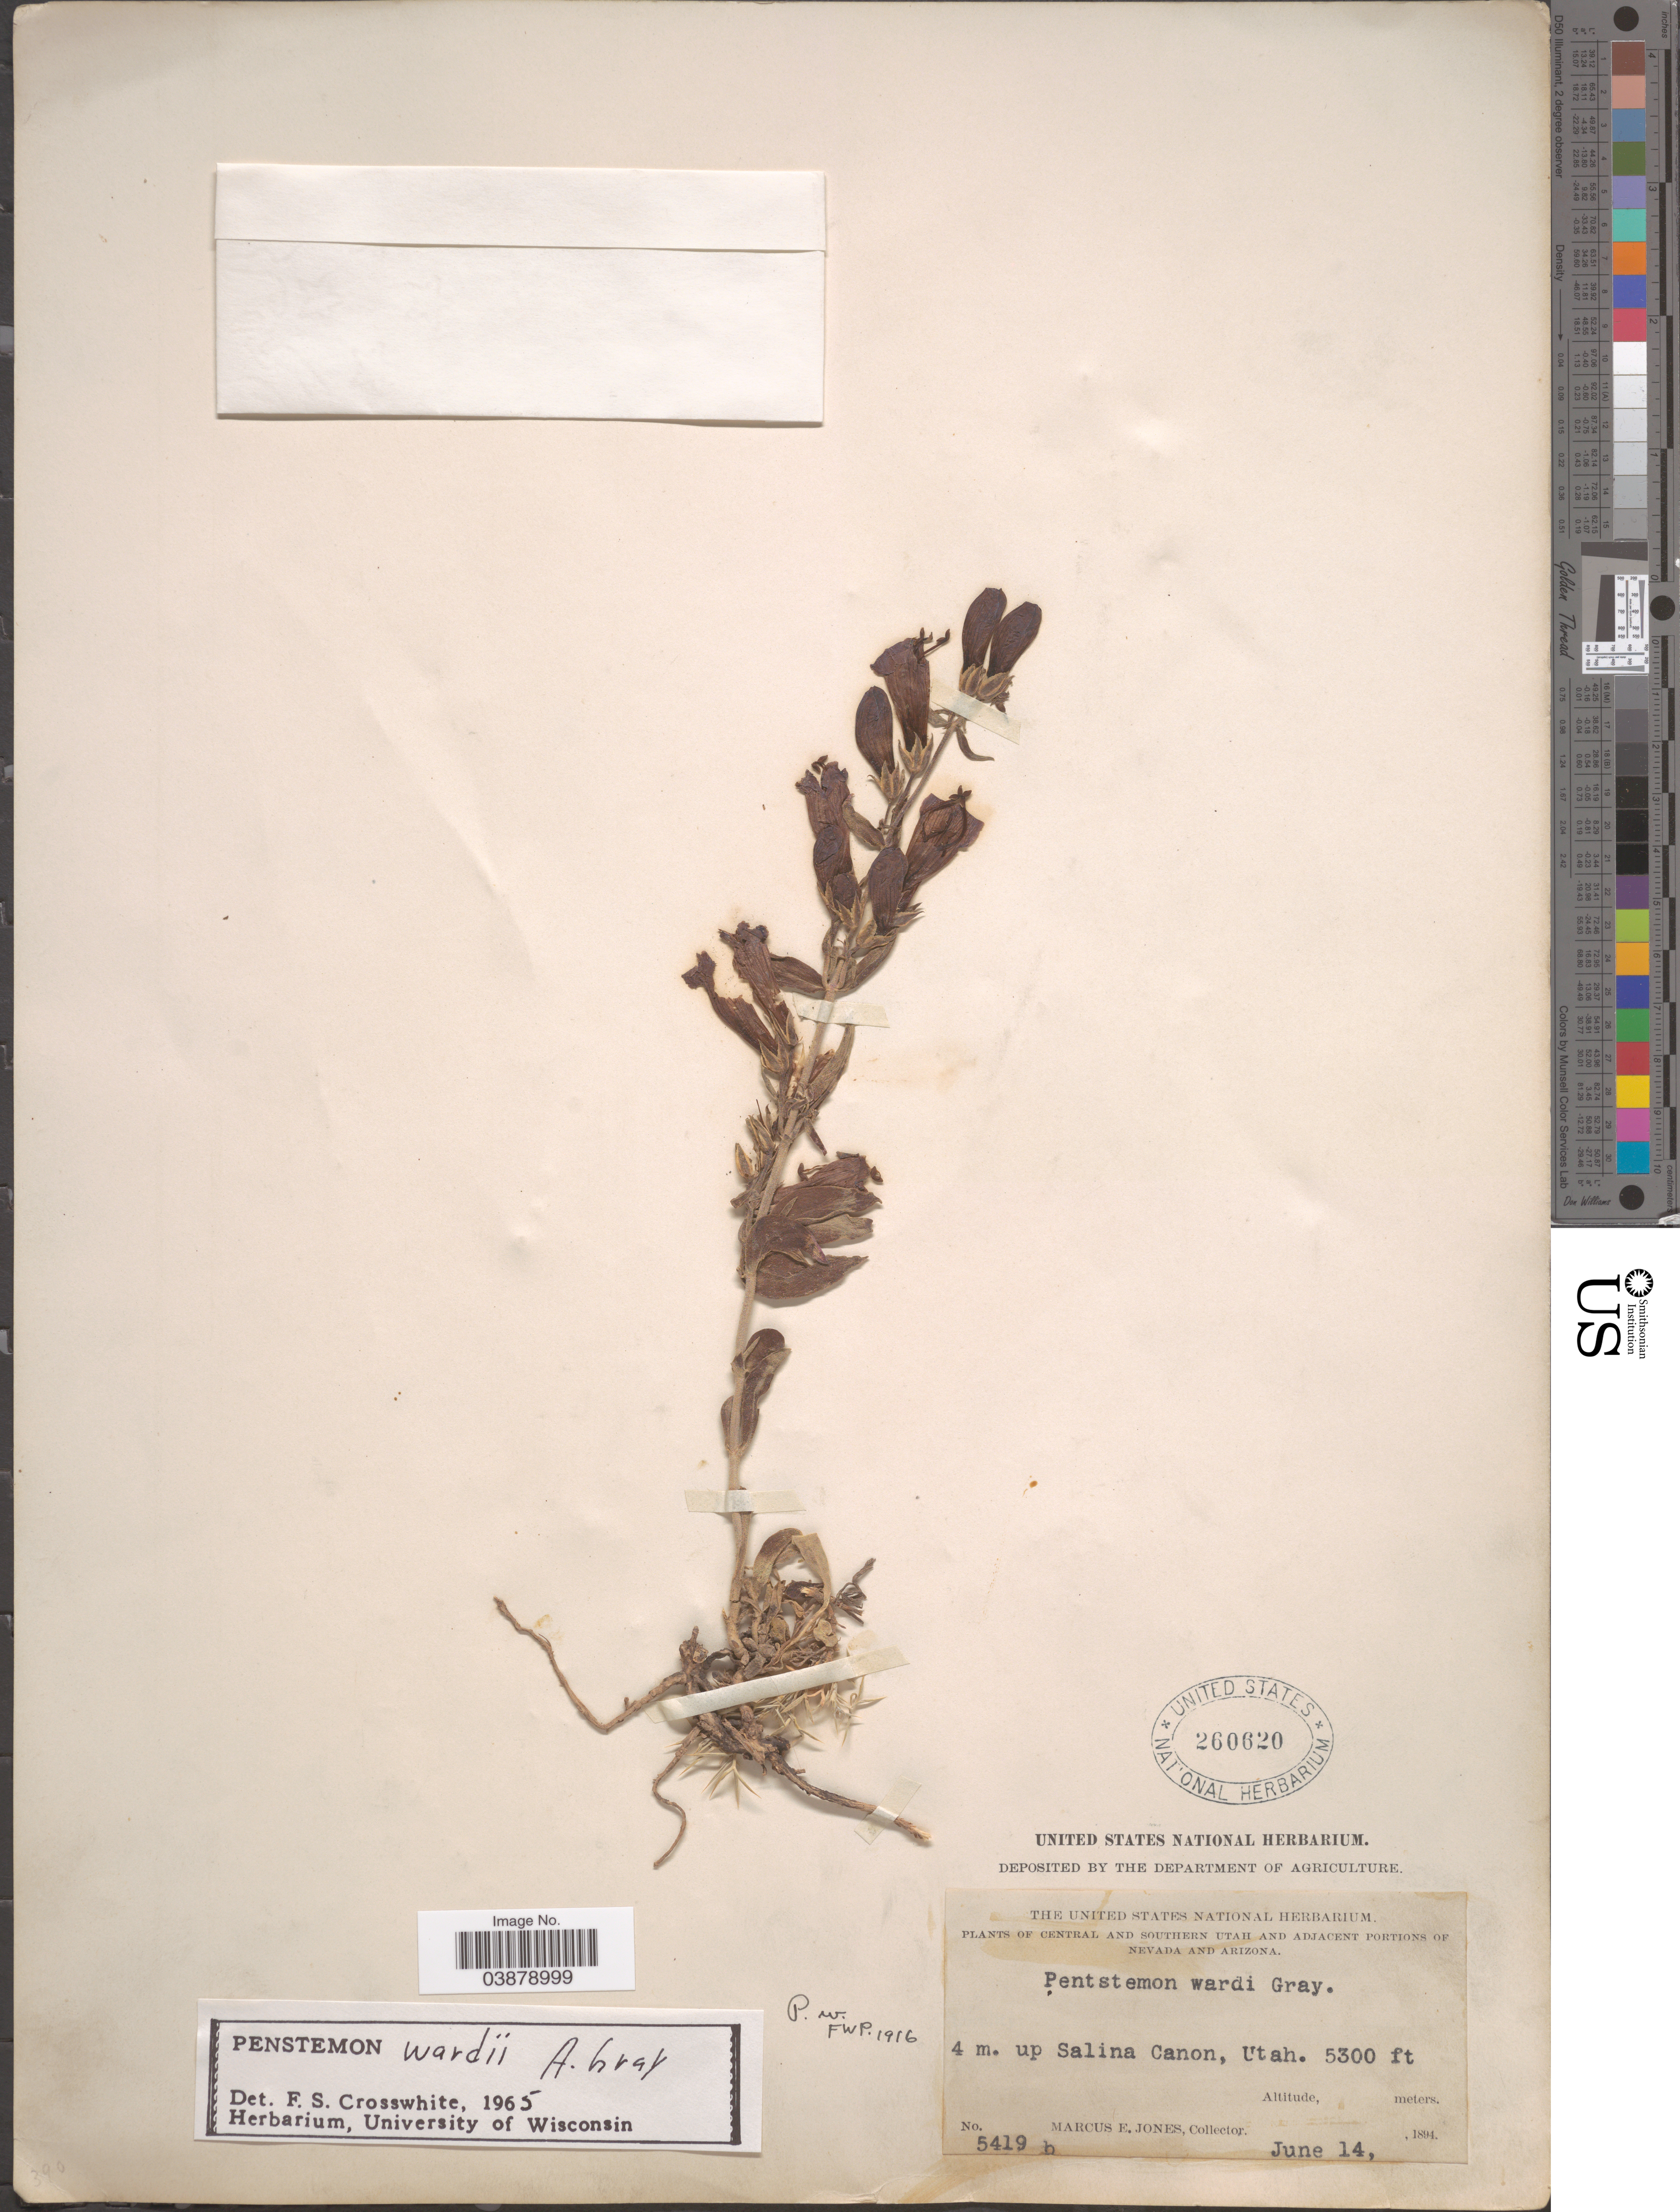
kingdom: Plantae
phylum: Tracheophyta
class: Magnoliopsida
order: Lamiales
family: Plantaginaceae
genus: Penstemon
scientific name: Penstemon wardii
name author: A. Gray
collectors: M. E. Jones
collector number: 5419b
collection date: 1894-06-14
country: United States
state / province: Utah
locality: Central and Southern Utah. 4 m. up Salina Canon.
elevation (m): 1615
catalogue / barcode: US 260620